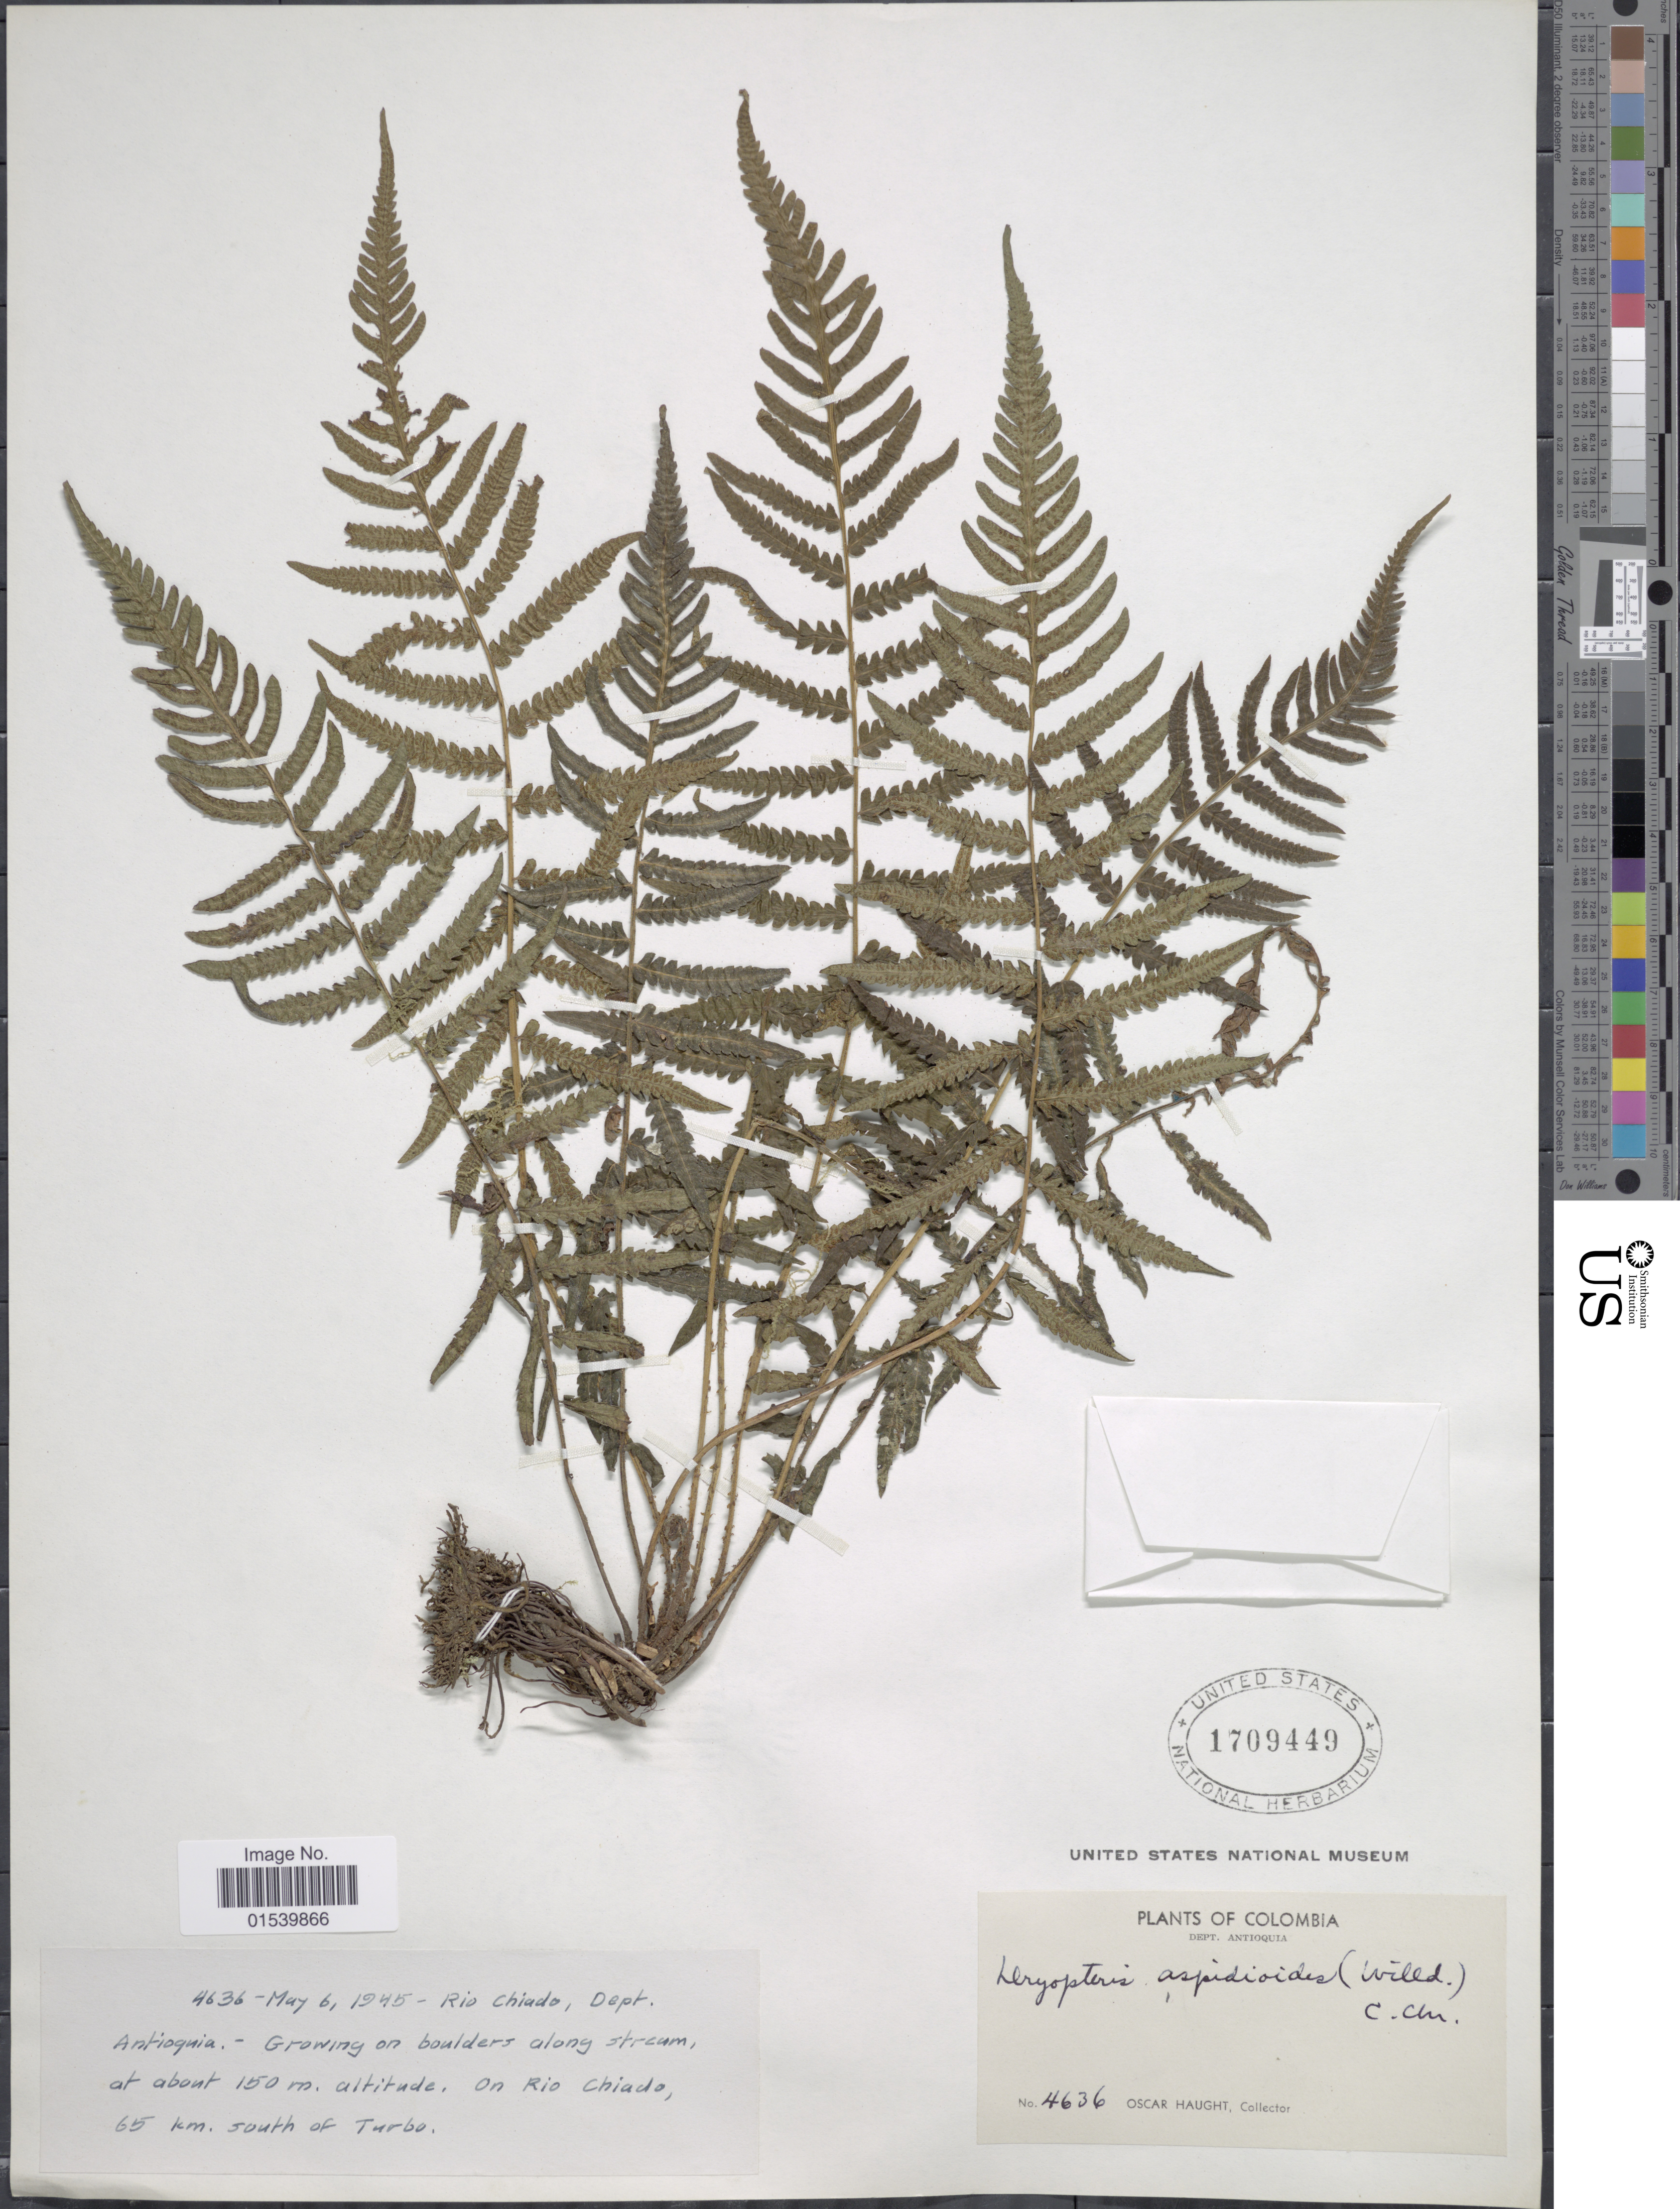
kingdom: Plantae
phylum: Tracheophyta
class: Polypodiopsida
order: Polypodiales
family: Thelypteridaceae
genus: Amauropelta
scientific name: Amauropelta aspidioides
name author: (Willd.) Pic. Serm.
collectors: O. L. Haught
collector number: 4636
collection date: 1945-05-06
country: Colombia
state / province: Antioquia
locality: Rio Chiado, Dept. Antioquia - Growing long stream, On Rio Chiado, 65 km south of Turbo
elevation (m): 150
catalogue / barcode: US 1709449